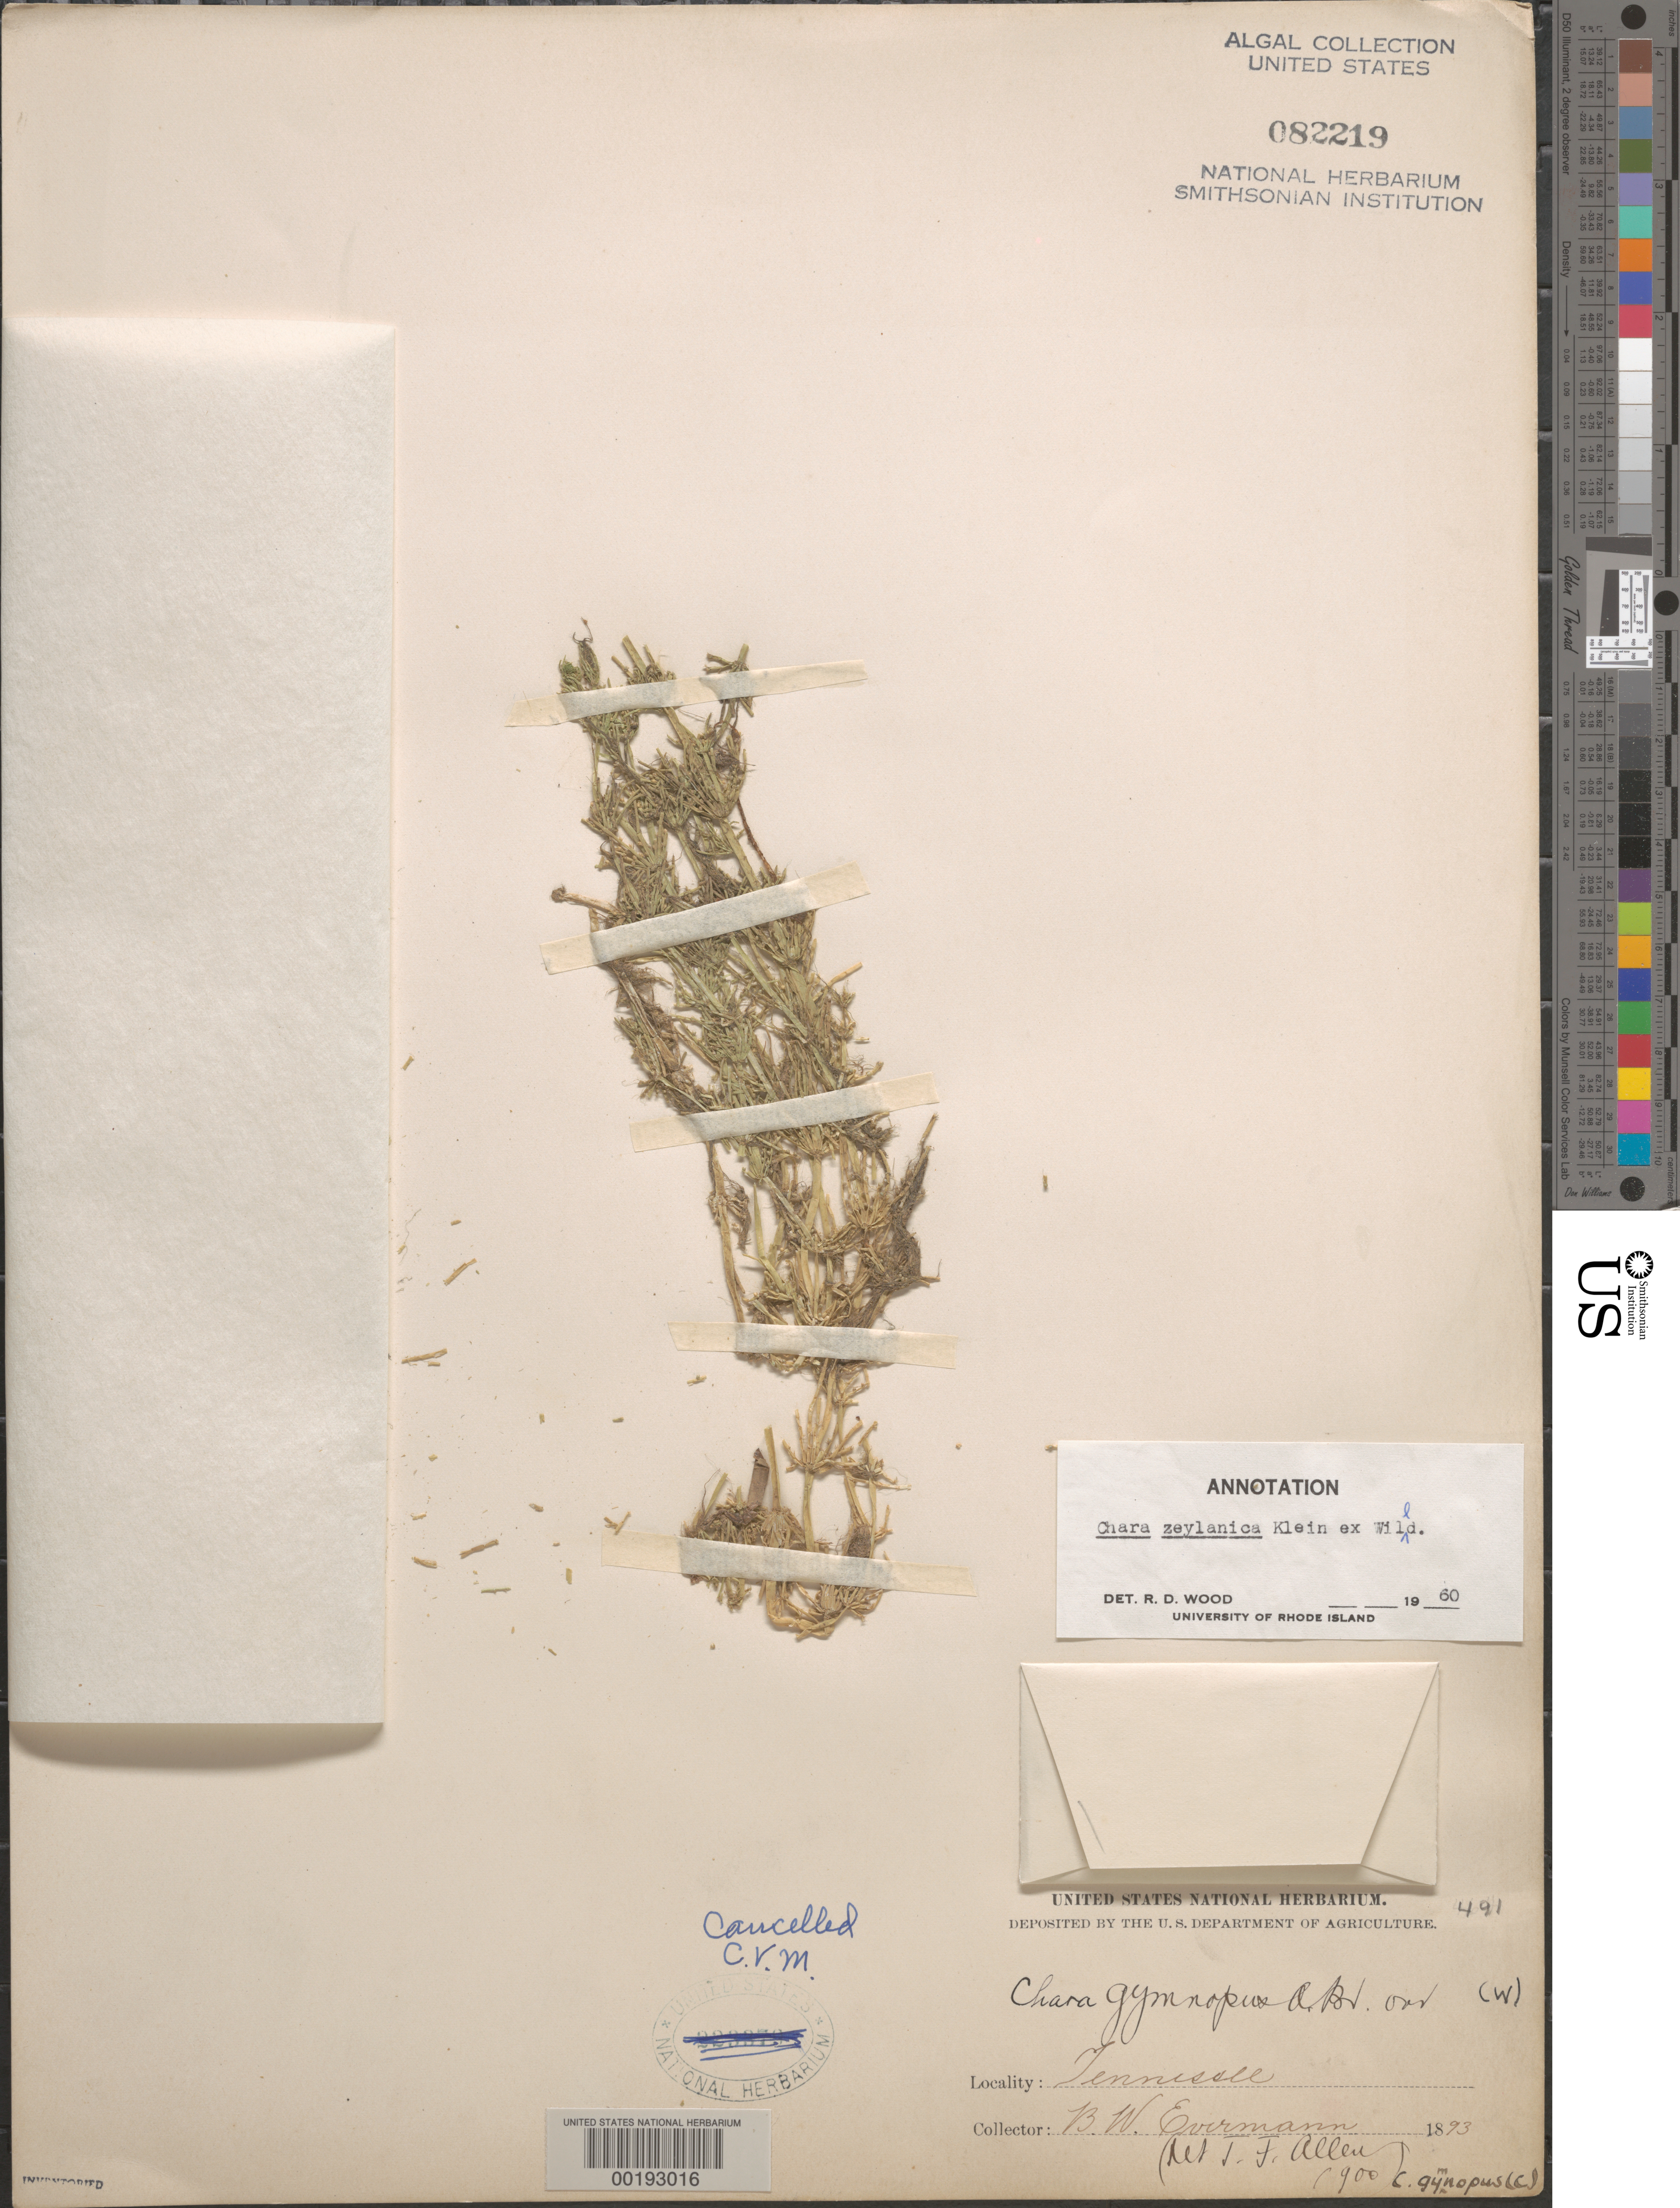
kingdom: Plantae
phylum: Charophyta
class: Charophyceae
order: Charales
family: Characeae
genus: Chara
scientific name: Chara zeylanica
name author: J.G. Klein ex Willd.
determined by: Wood, R. D.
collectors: B. W. Evermann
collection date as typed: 1893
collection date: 1893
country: United States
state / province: Tennessee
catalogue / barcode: US 82219